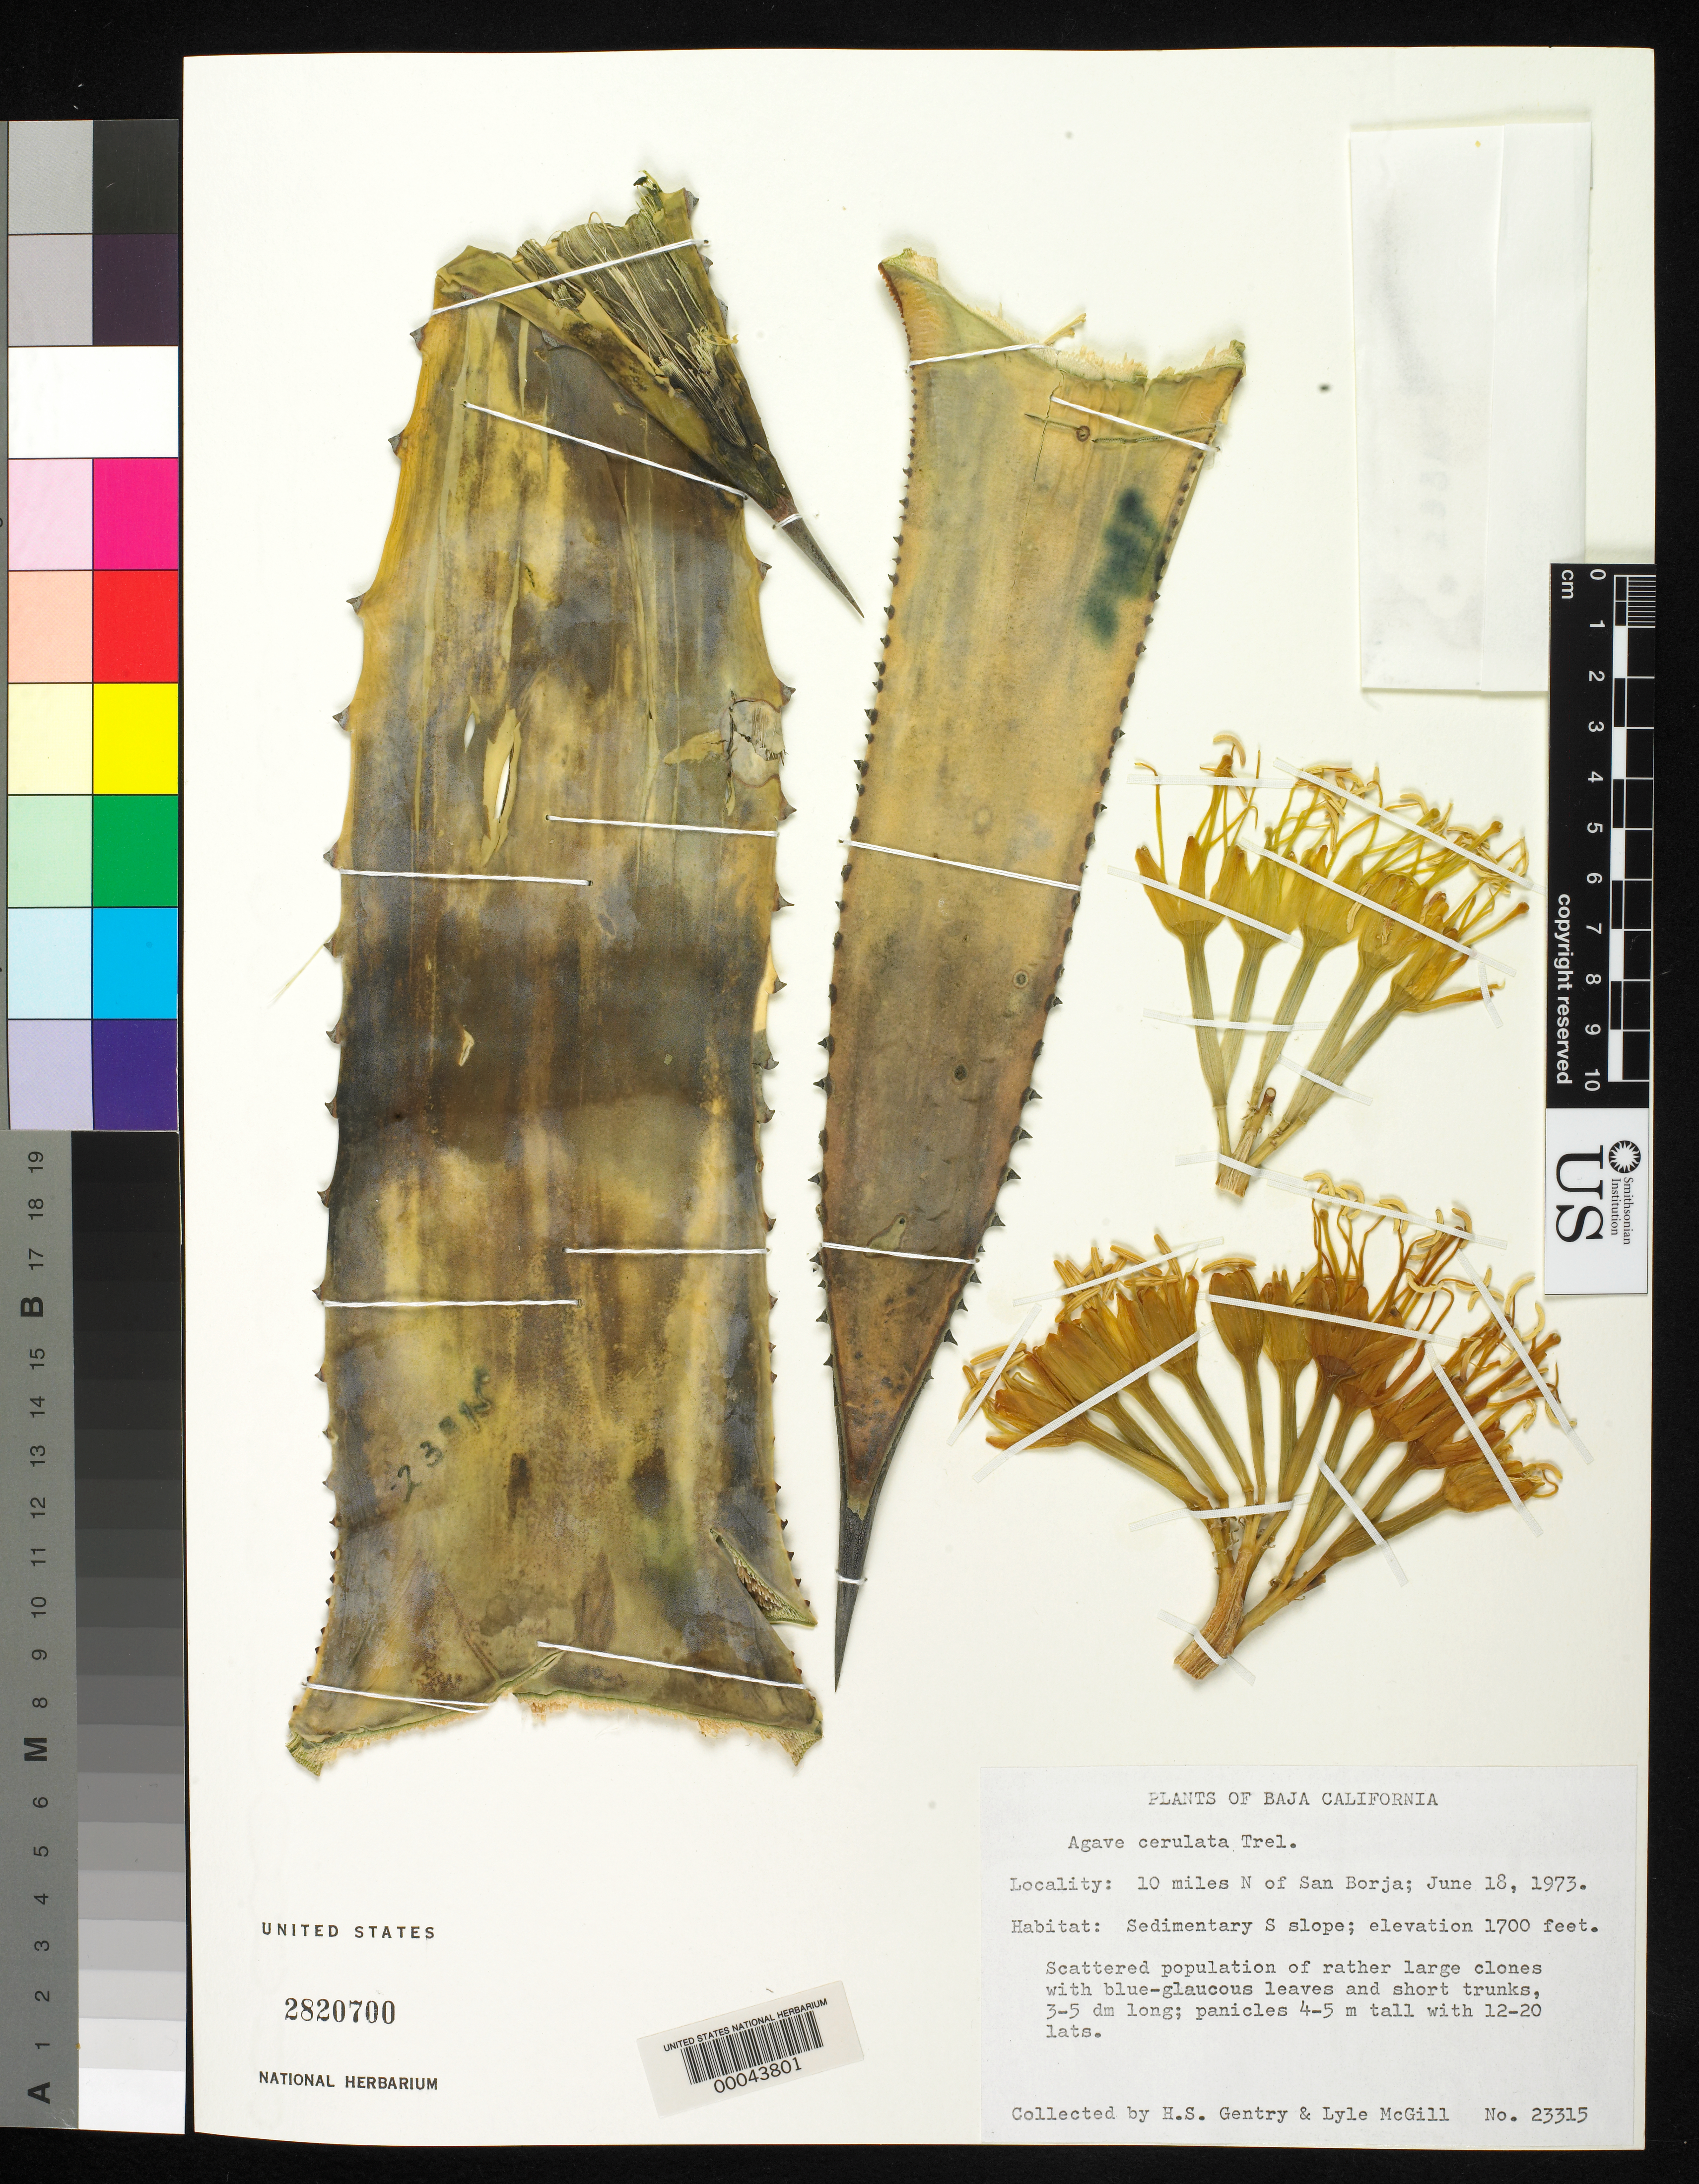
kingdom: Plantae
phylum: Tracheophyta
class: Liliopsida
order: Asparagales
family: Asparagaceae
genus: Agave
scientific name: Agave cerulata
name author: Trel.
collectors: H. S. Gentry & L. Mcgill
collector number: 23315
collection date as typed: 18 Jun 1973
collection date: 1973-06-18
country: Mexico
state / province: Baja California Norte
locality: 10 mi N of San Borja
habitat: Sedimentary s slope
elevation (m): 518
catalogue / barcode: US 2820700